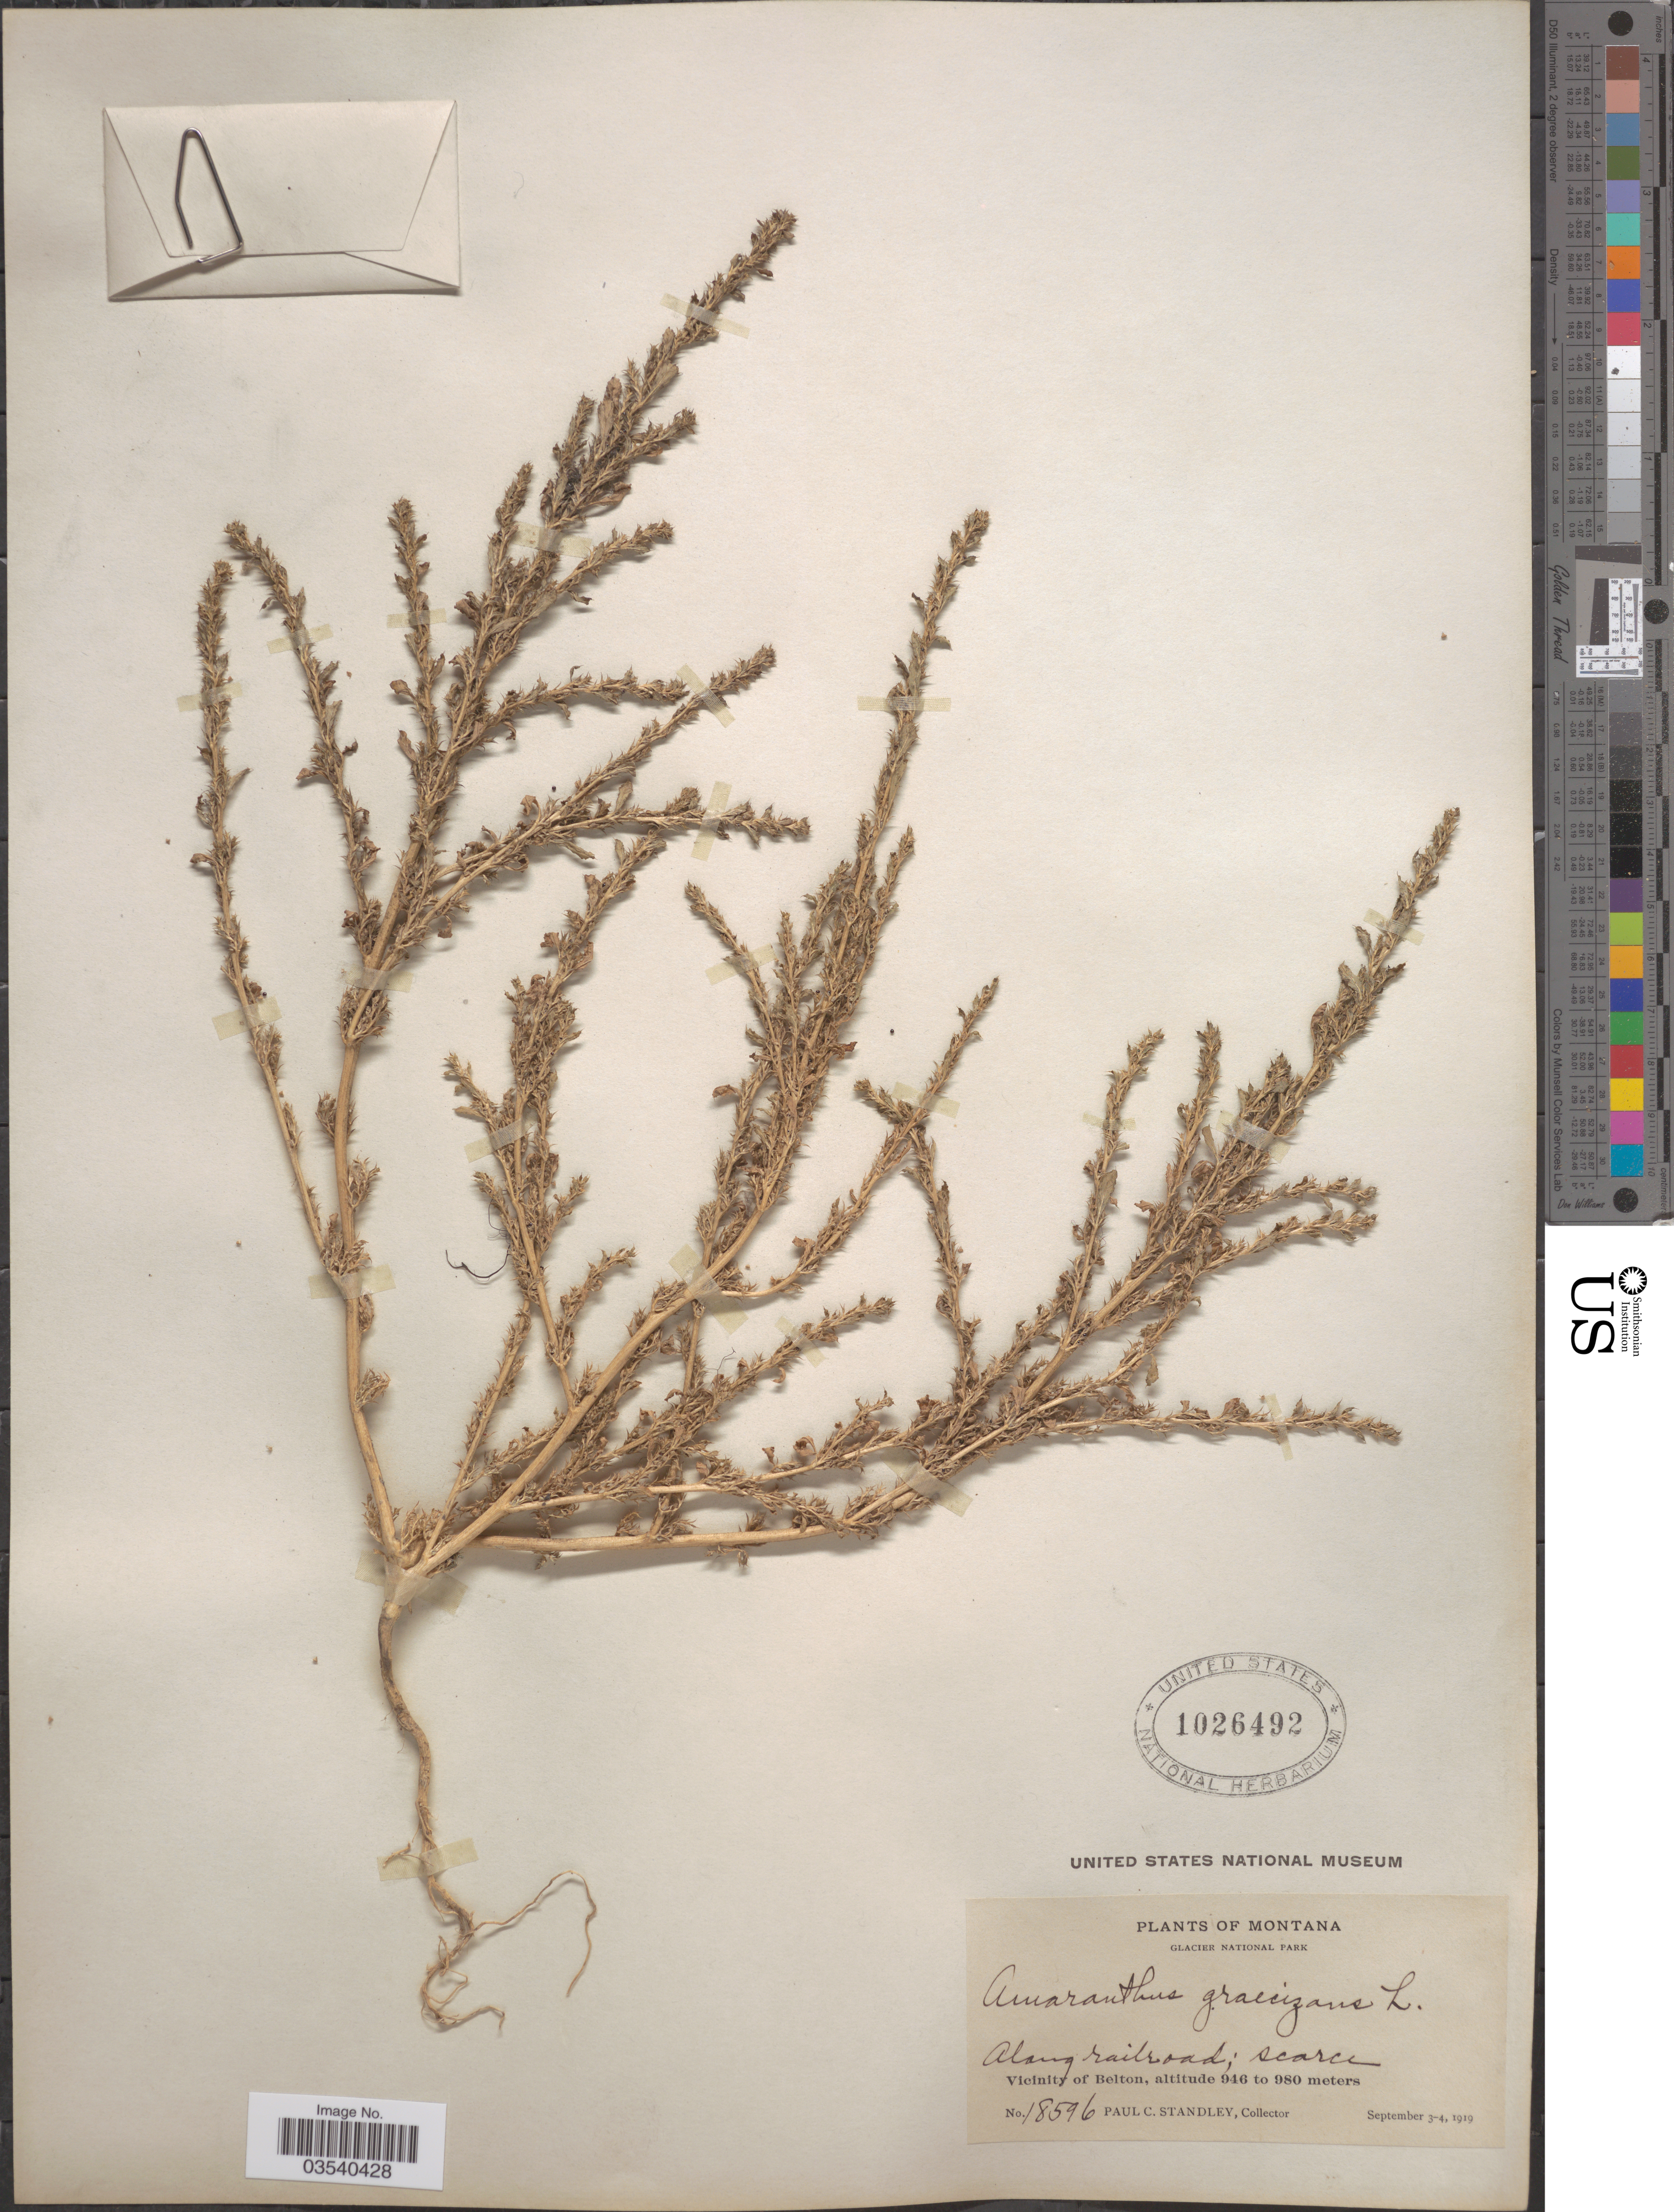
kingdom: Plantae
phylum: Tracheophyta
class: Magnoliopsida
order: Caryophyllales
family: Amaranthaceae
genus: Amaranthus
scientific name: Amaranthus graecizans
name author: L.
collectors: P. C. Standley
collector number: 18596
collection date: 1919-09-03/1919-09-04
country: United States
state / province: Montana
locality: Glacier National Park. Vicinity of Belton.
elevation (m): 946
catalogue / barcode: US 1026492